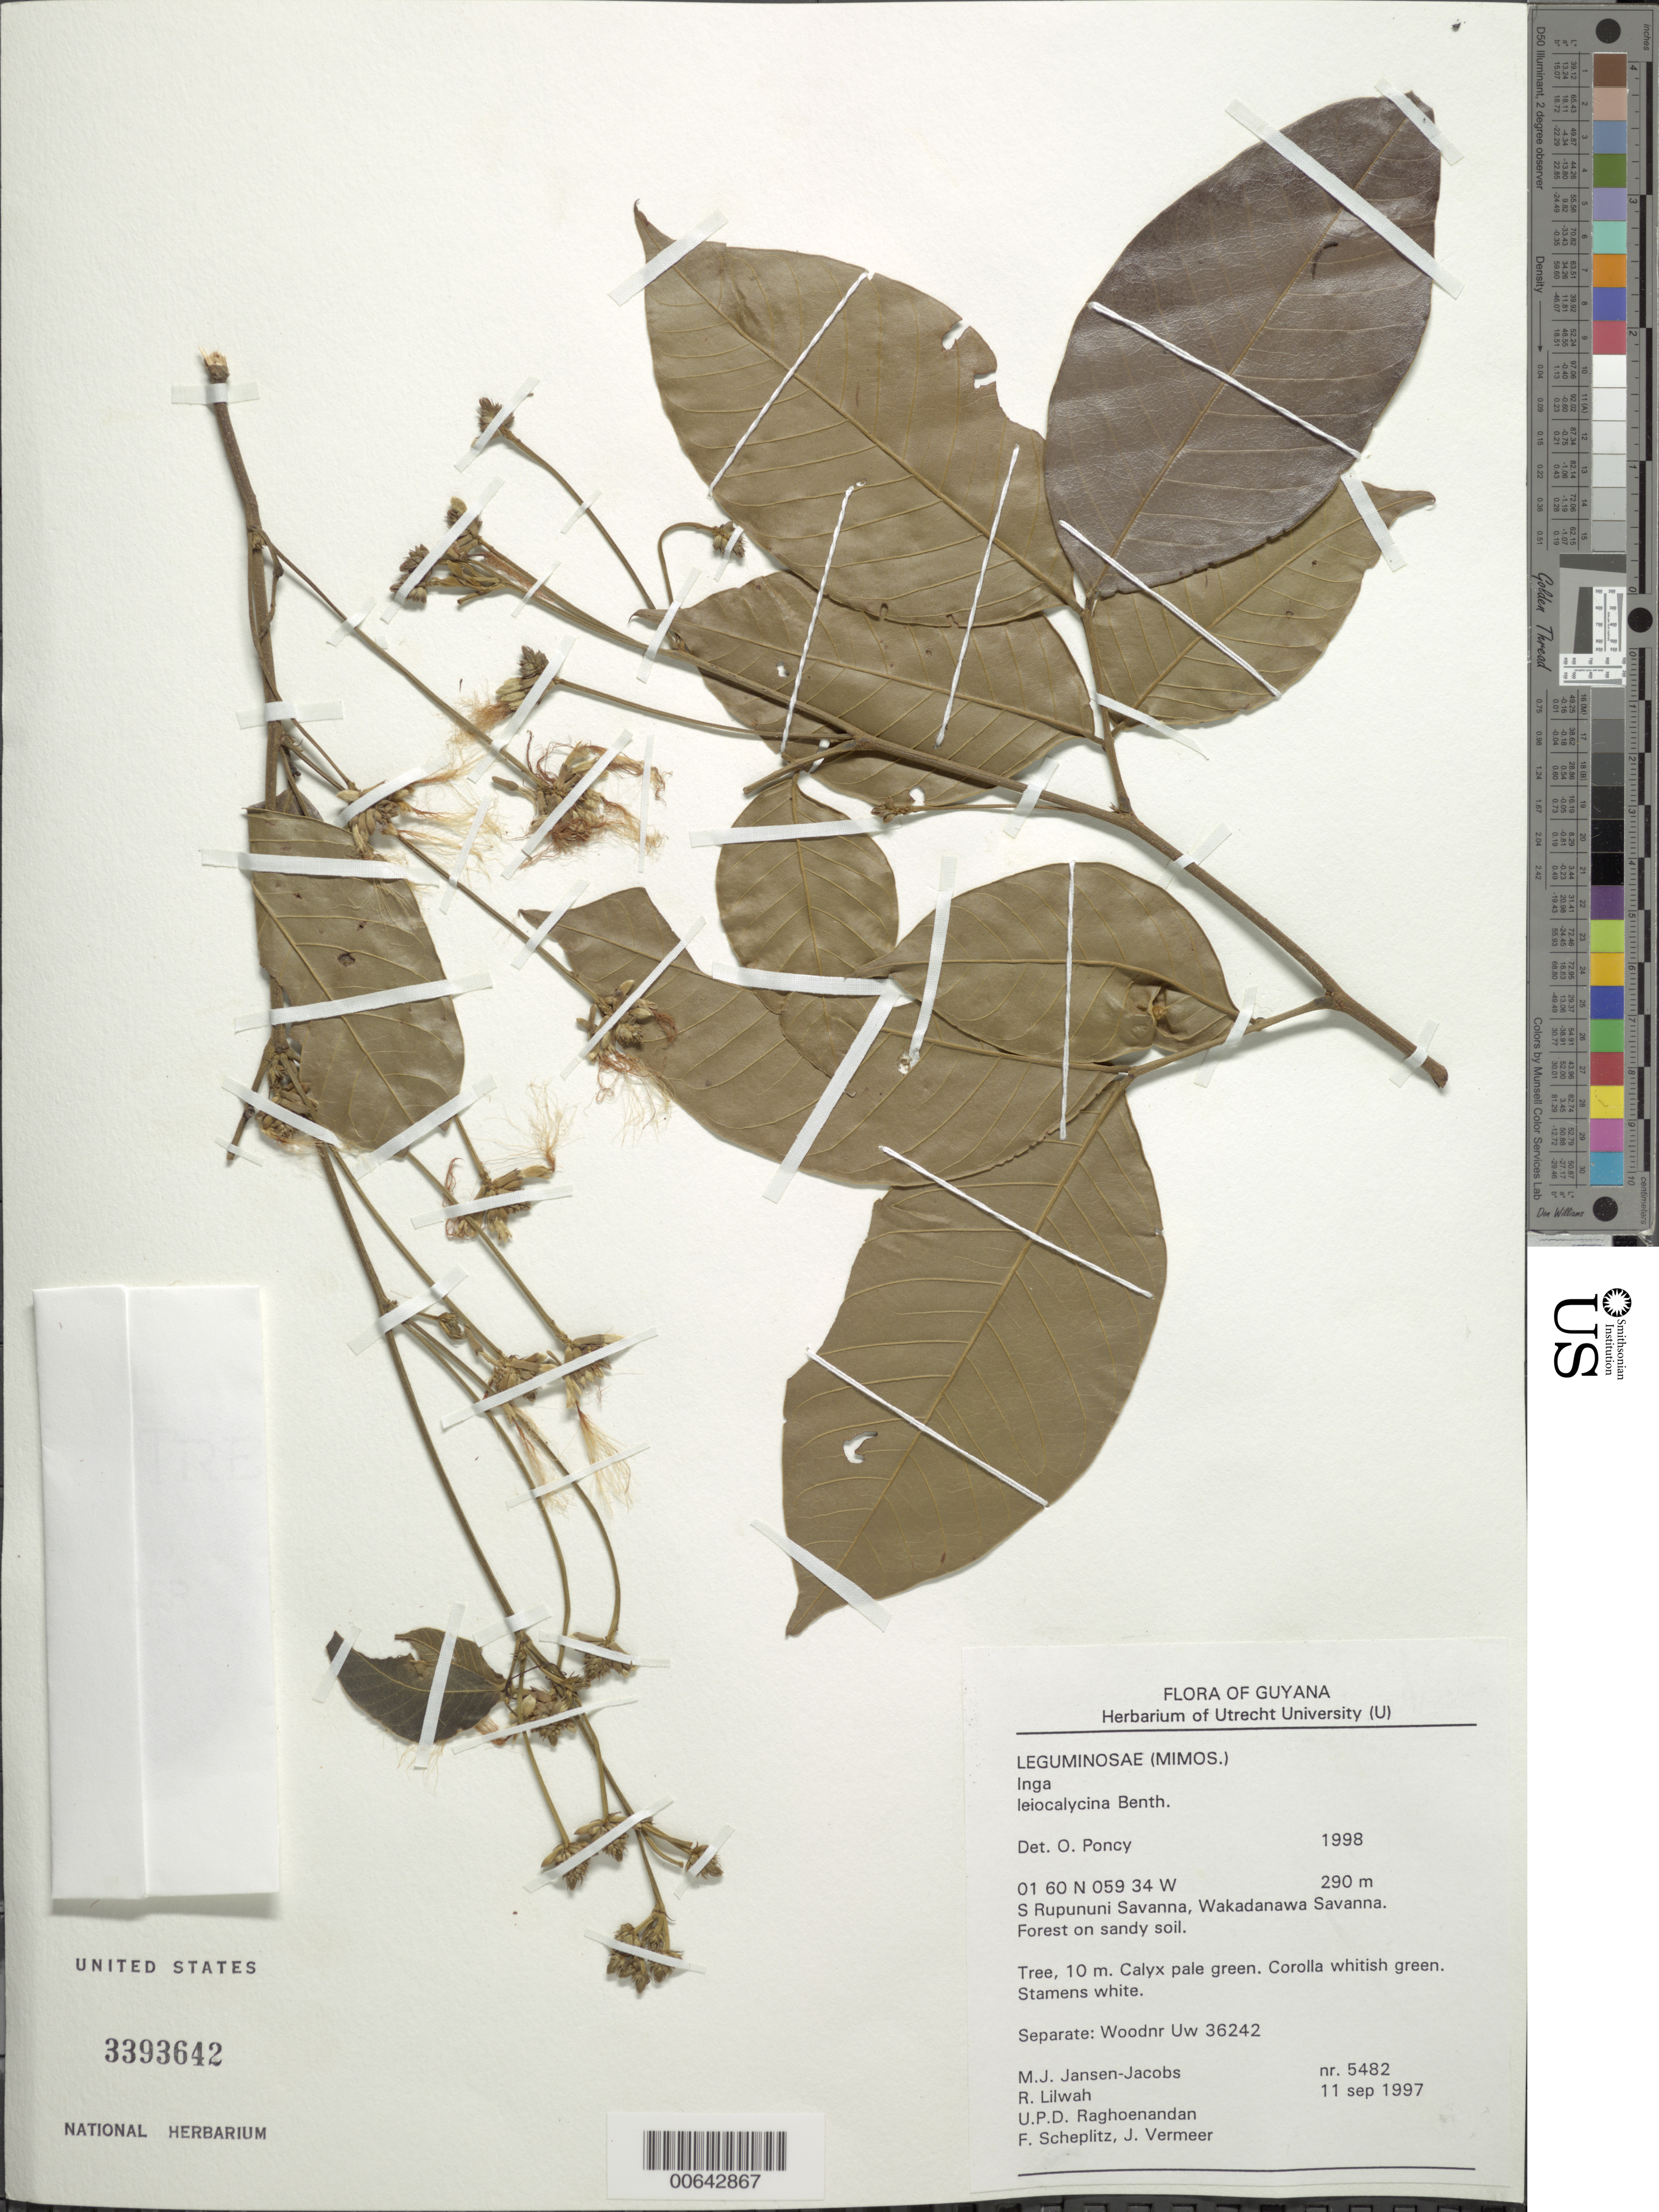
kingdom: Plantae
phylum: Tracheophyta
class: Magnoliopsida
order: Fabales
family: Fabaceae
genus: Inga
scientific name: Inga leiocalycina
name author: Benth.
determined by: Poncy, O.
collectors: M. J. Jansen-Jacobs, R. Lilwah, U. Raghoenandan, F. Scheplitz & J. Vermeer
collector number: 5482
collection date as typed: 11-Sep-97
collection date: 1997-09-11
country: Guyana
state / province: U. Takutu-U. Essequibo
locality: S. Rupununi savanna, Wakadanawa Savanna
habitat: Forest on sandy soil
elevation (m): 290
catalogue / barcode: US 3393642